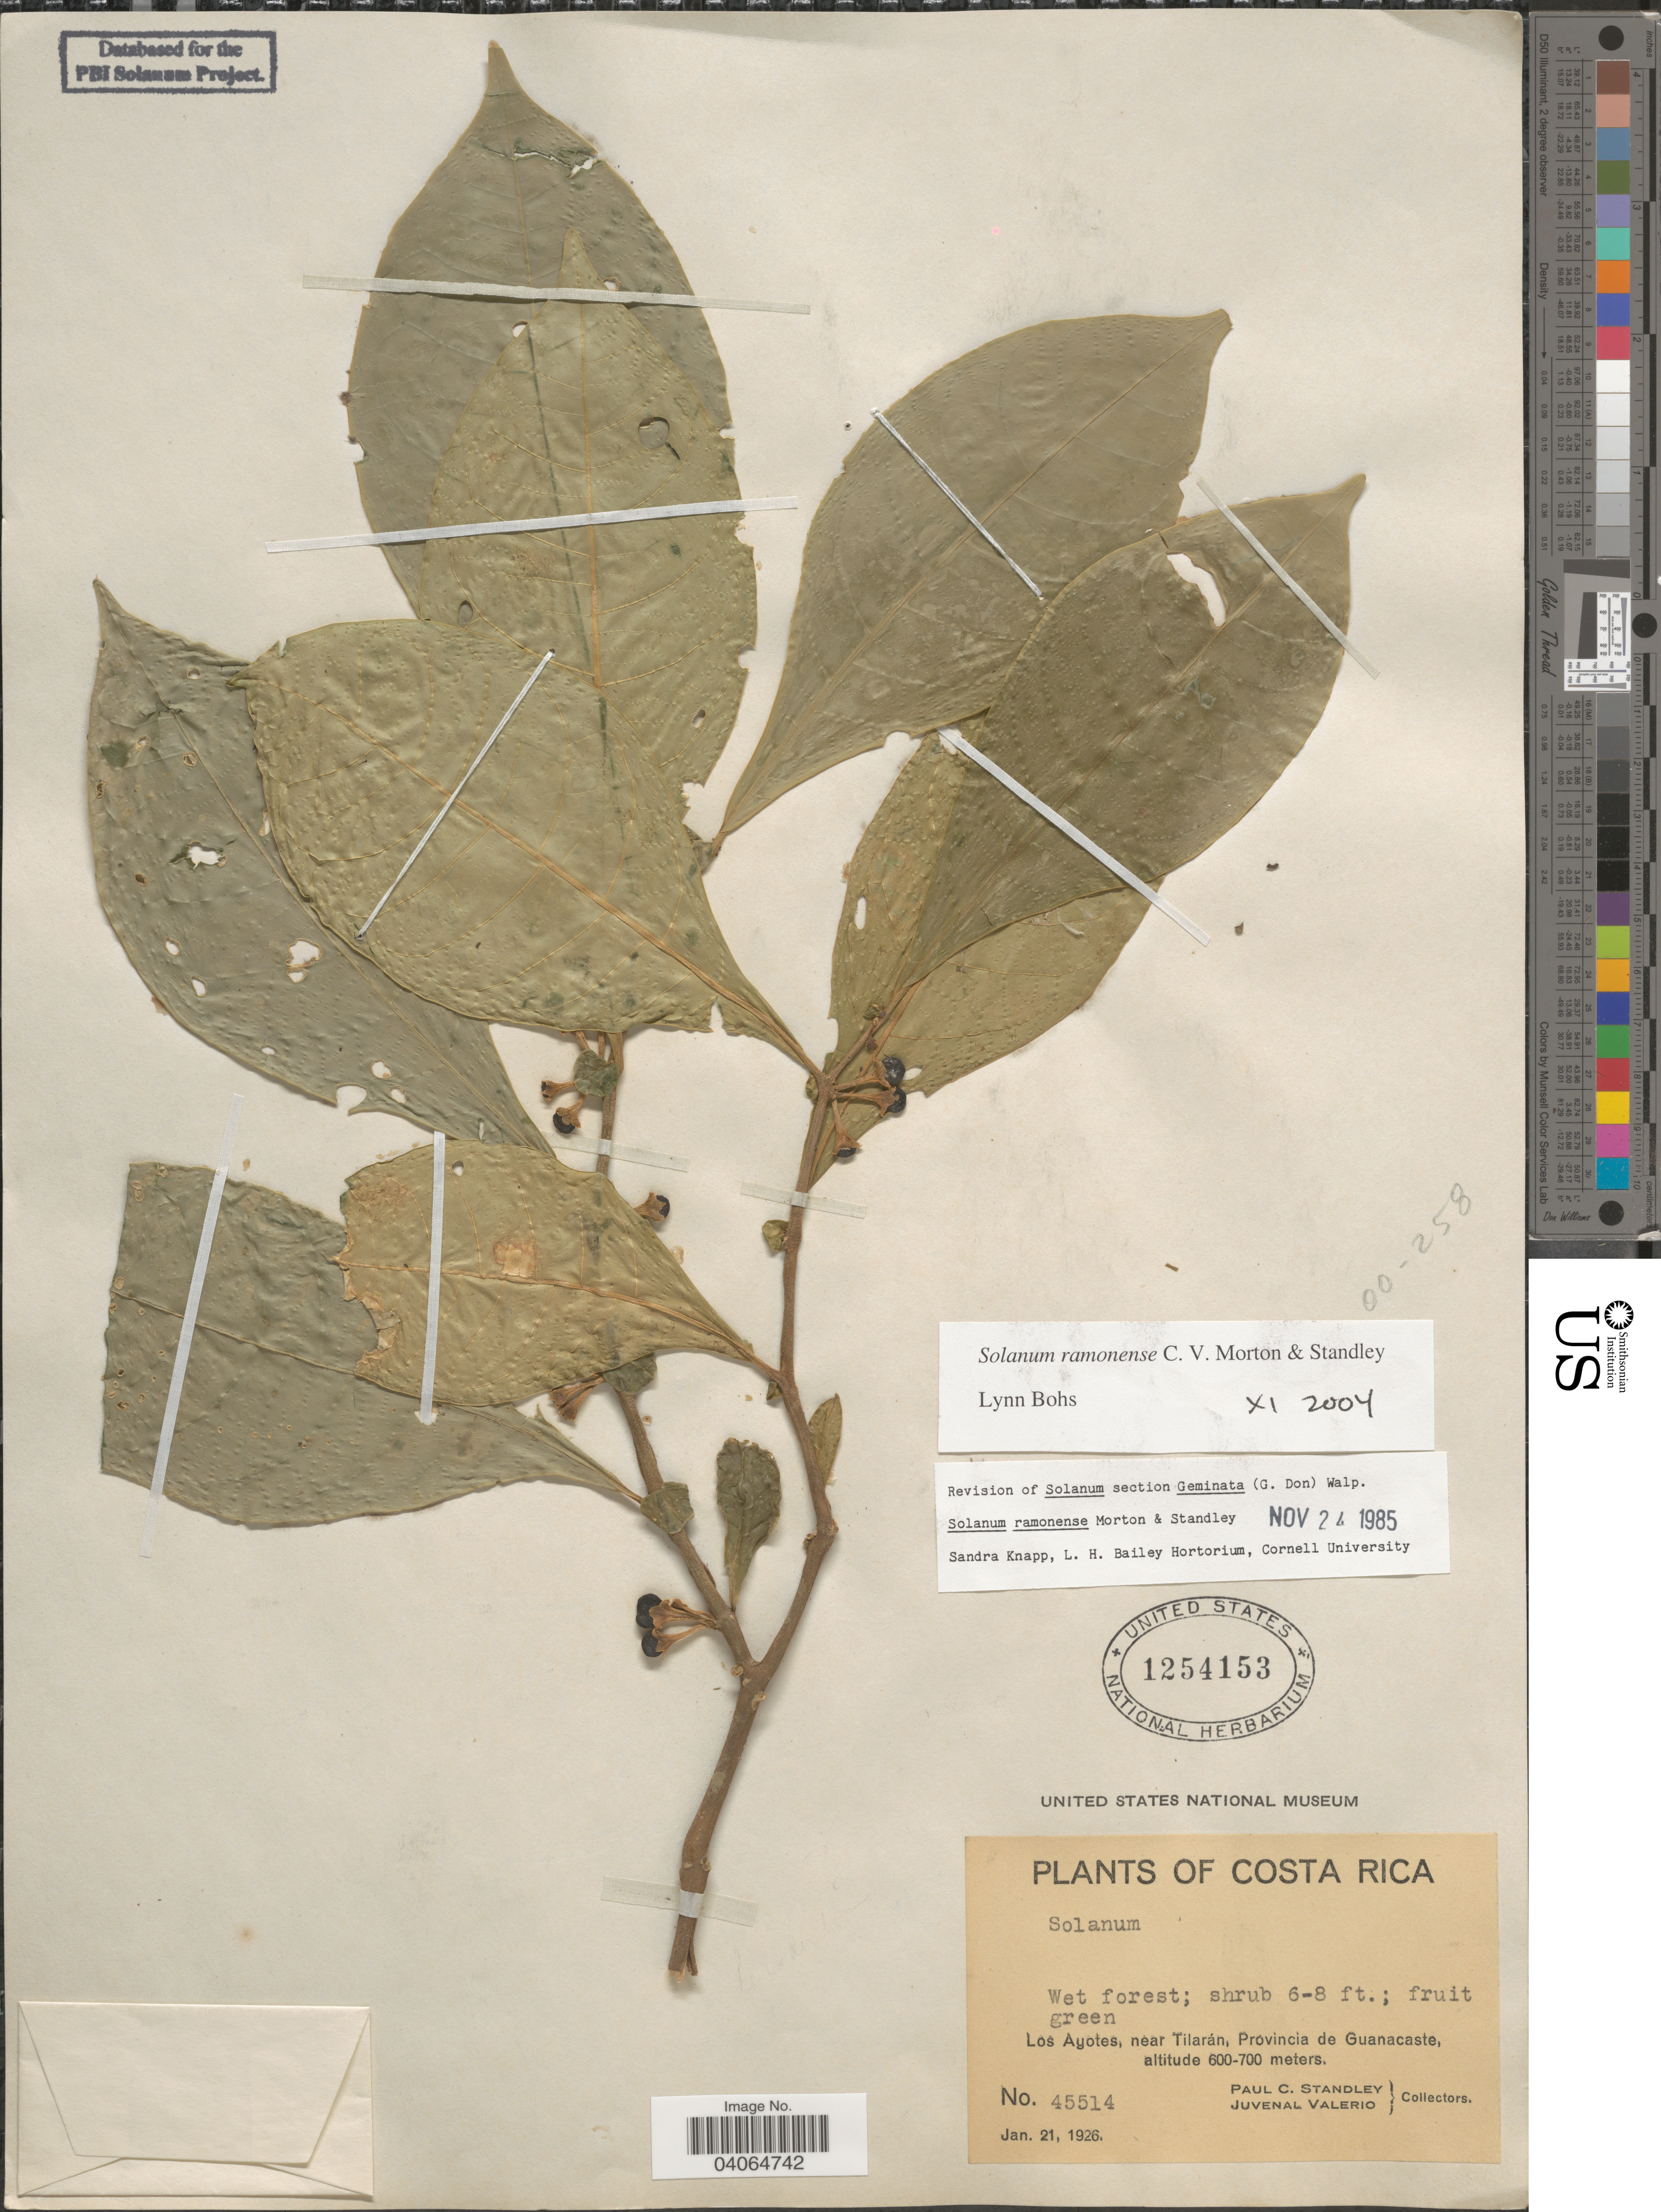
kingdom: Plantae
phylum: Tracheophyta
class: Magnoliopsida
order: Solanales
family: Solanaceae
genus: Solanum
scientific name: Solanum ramonense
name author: C.V. Morton & Standl.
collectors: P. C. Standley & J. Valerio R.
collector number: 45514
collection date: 1926-01-21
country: Costa Rica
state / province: Guanacaste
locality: Los Ayotes, near Tilarán.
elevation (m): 600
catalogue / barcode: US 1254153